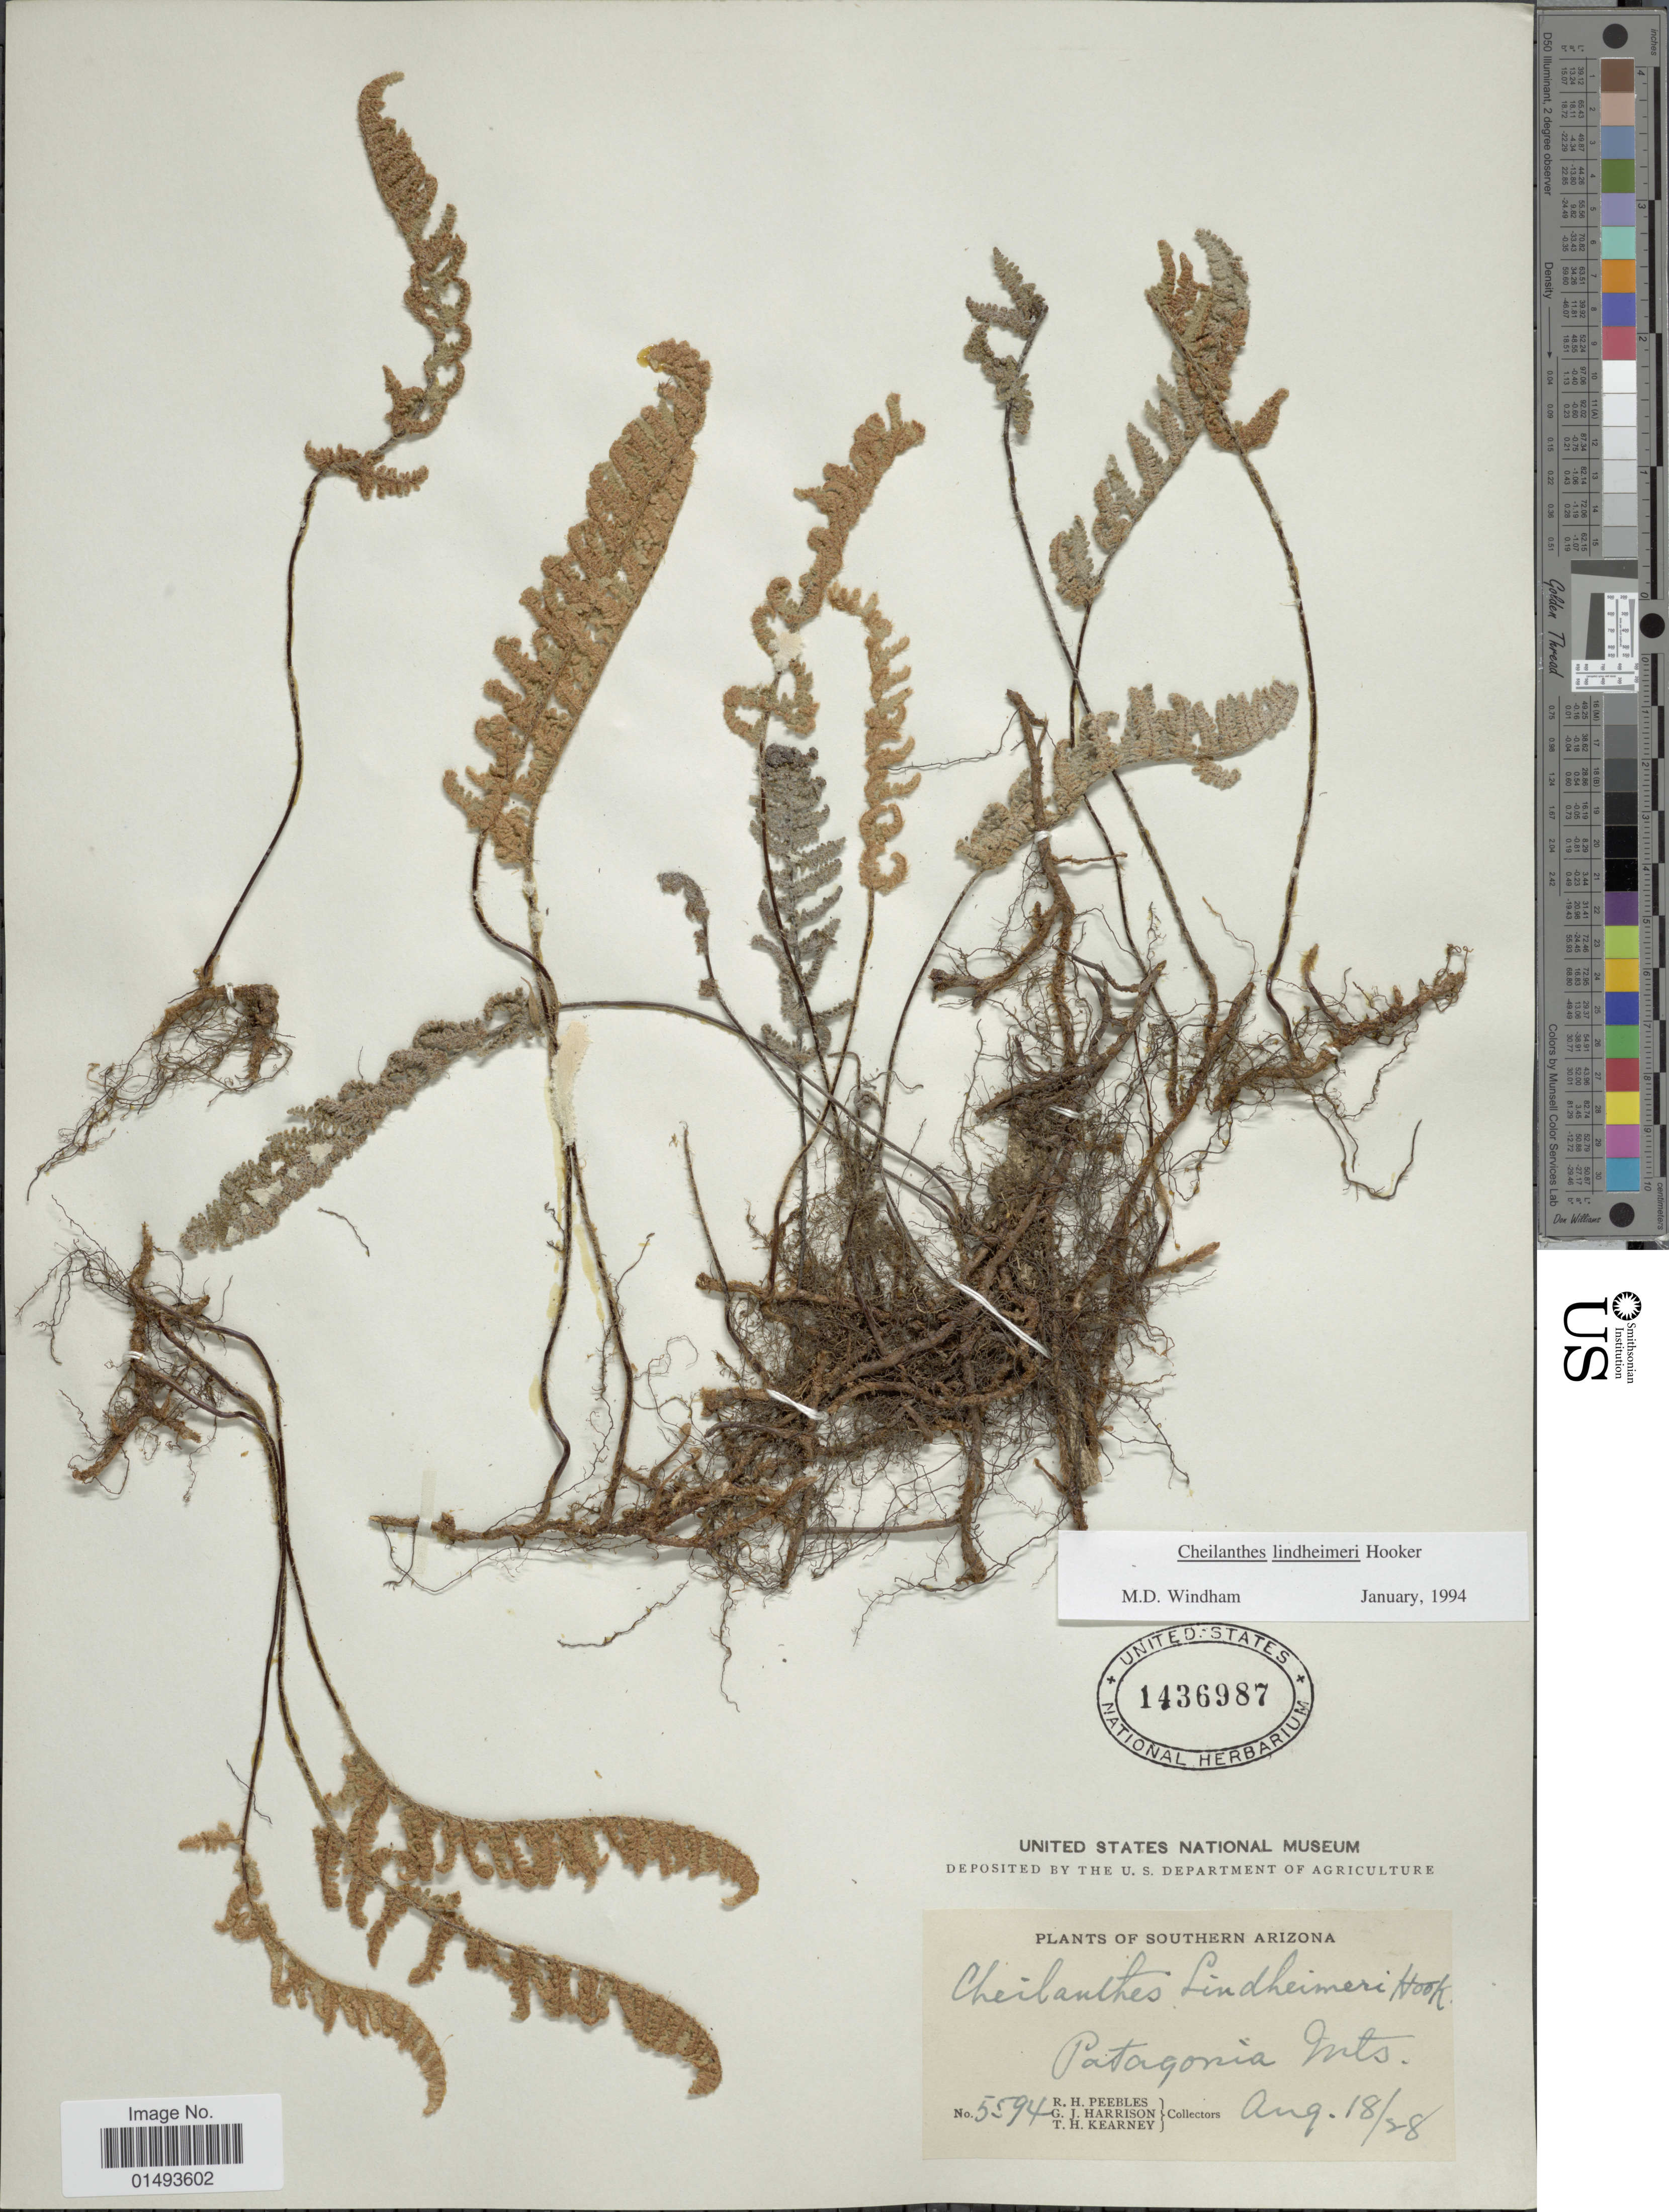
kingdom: Plantae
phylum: Tracheophyta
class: Polypodiopsida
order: Polypodiales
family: Pteridaceae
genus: Myriopteris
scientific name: Myriopteris lindheimeri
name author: (Hook.) J. Sm.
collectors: R. H. Peebles, G. J. Harrison & T. H. Kearney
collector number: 5594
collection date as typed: Transcribed d/m/y: 18/8/28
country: United States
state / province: Arizona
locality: Plants of southern Arizona, Patagonia Mts.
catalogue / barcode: US 1436987